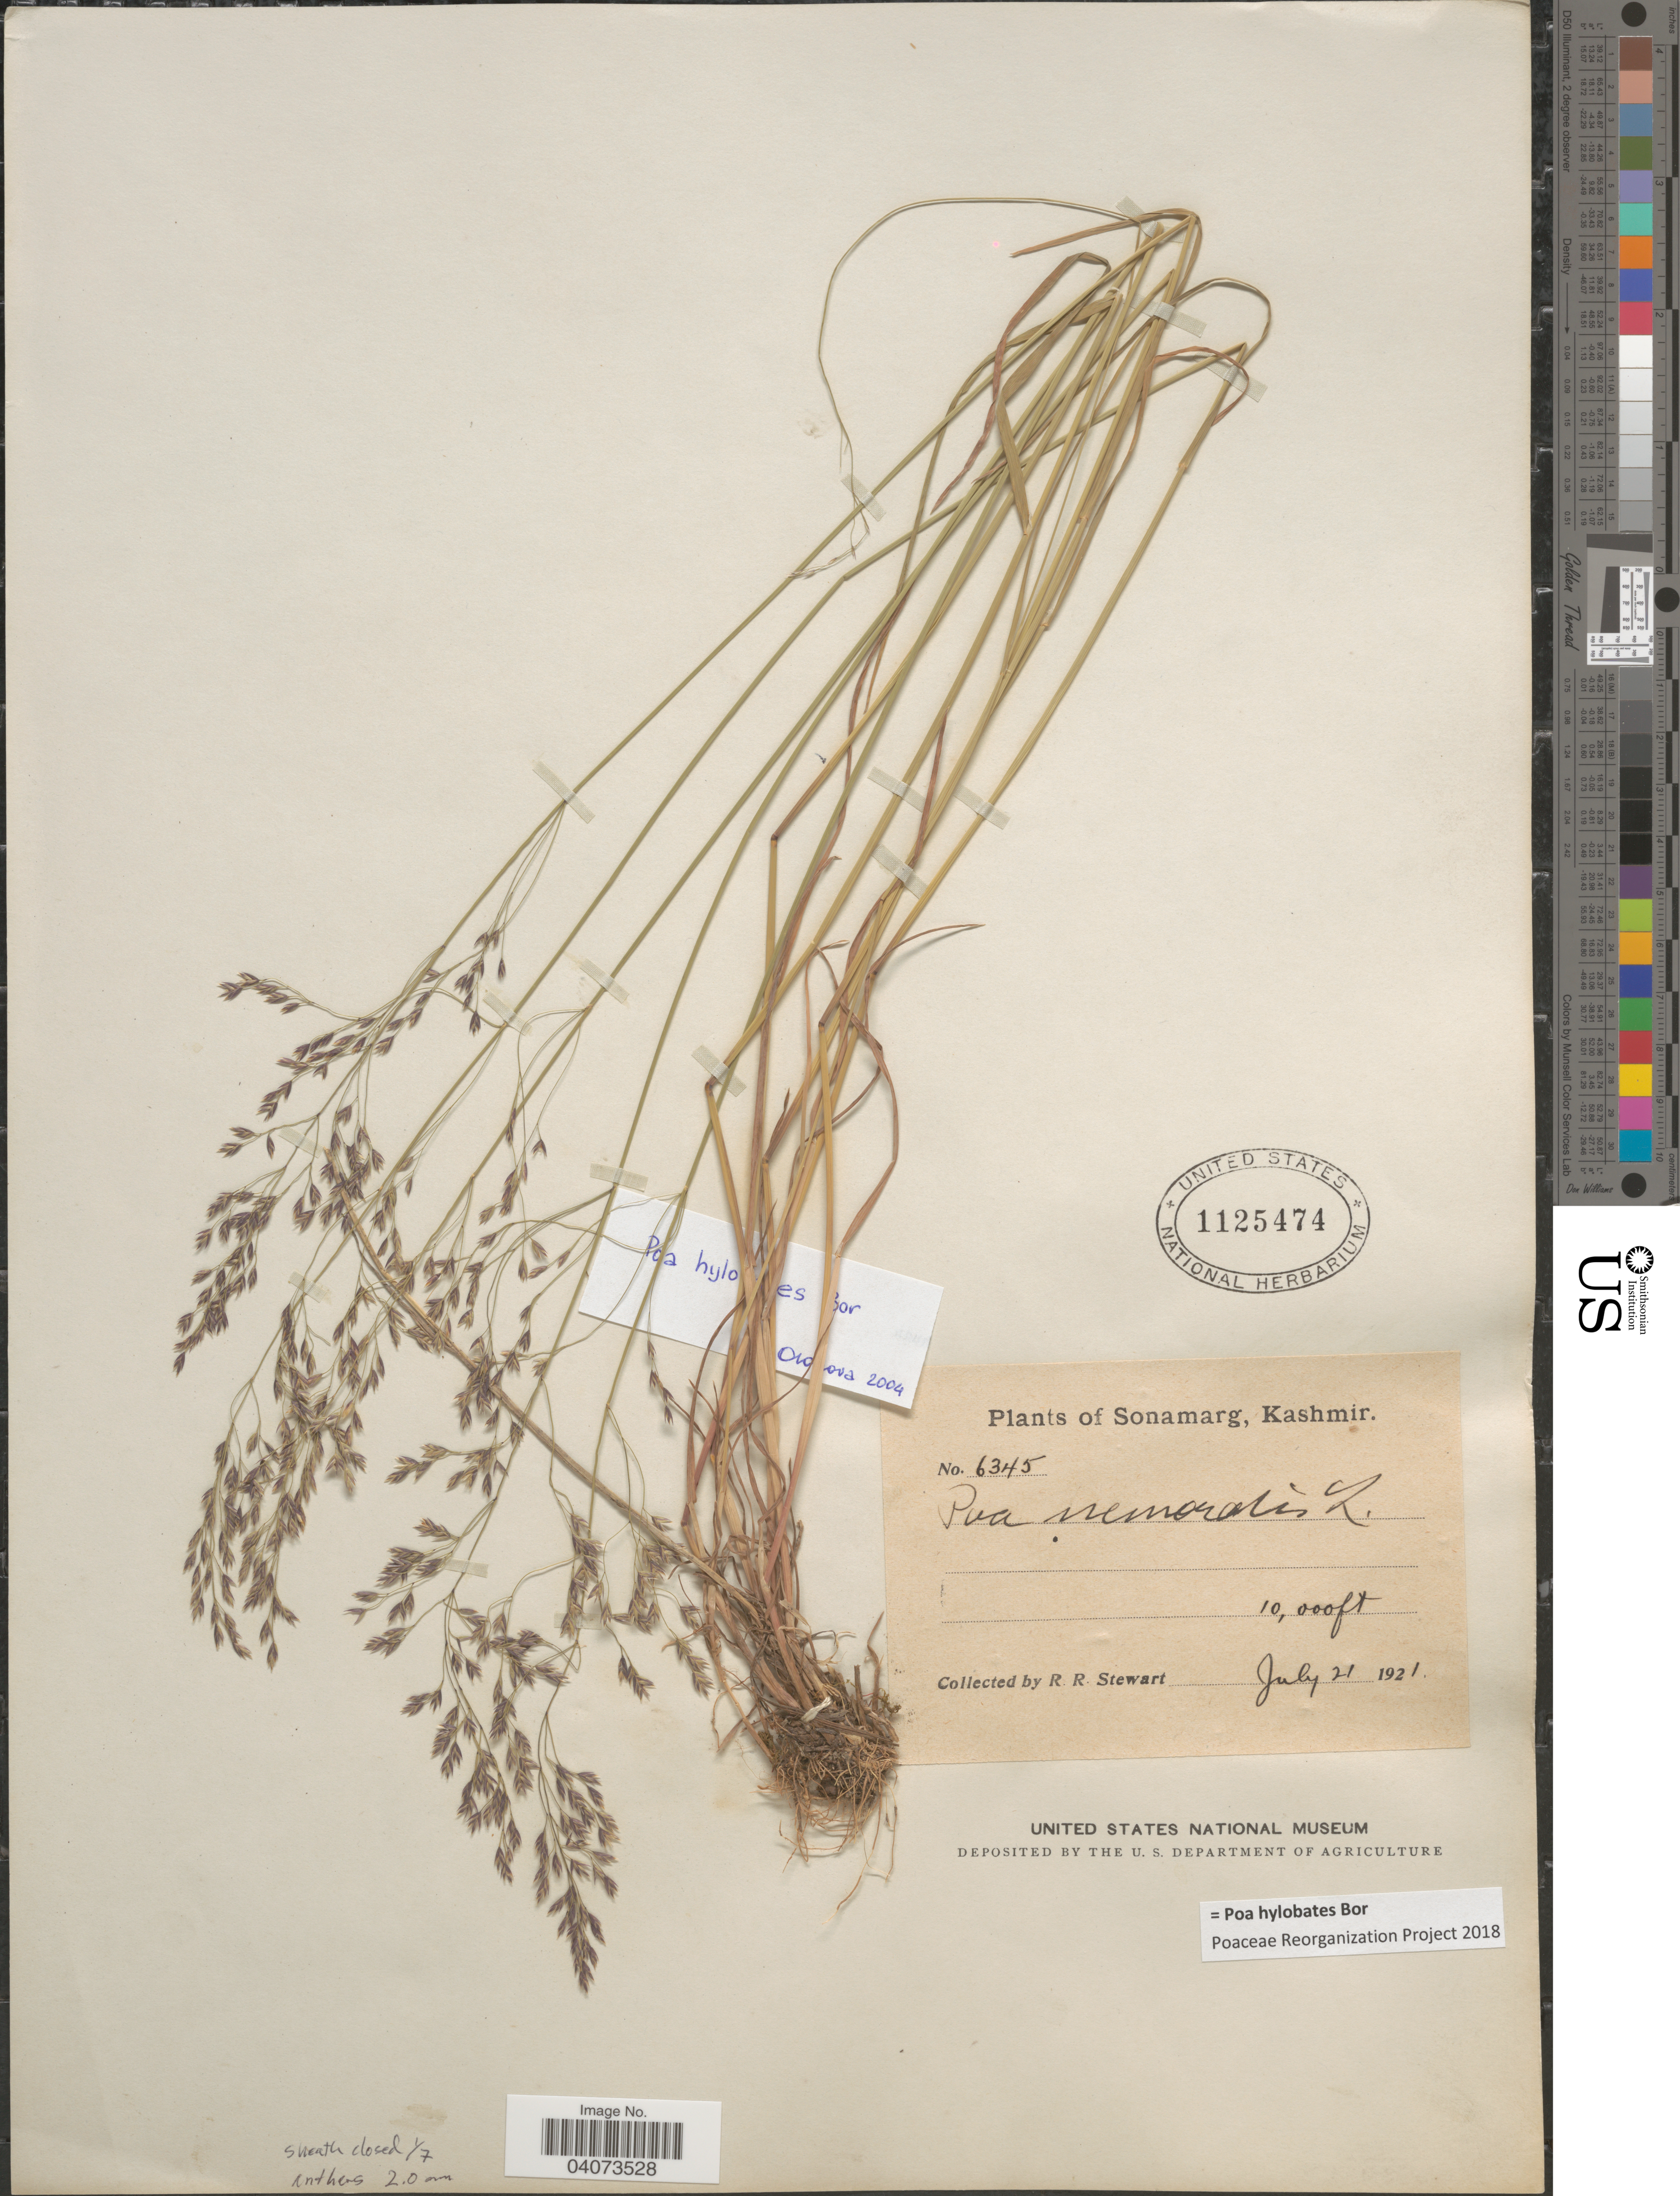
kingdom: Plantae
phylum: Tracheophyta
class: Liliopsida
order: Poales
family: Poaceae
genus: Poa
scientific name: Poa hylobates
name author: Bor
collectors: R. Stewart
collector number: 6345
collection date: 1921-07-21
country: India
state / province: Jammu and Kashmir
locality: Sonamarg, Kashmir.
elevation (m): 3048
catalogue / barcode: US 1125474